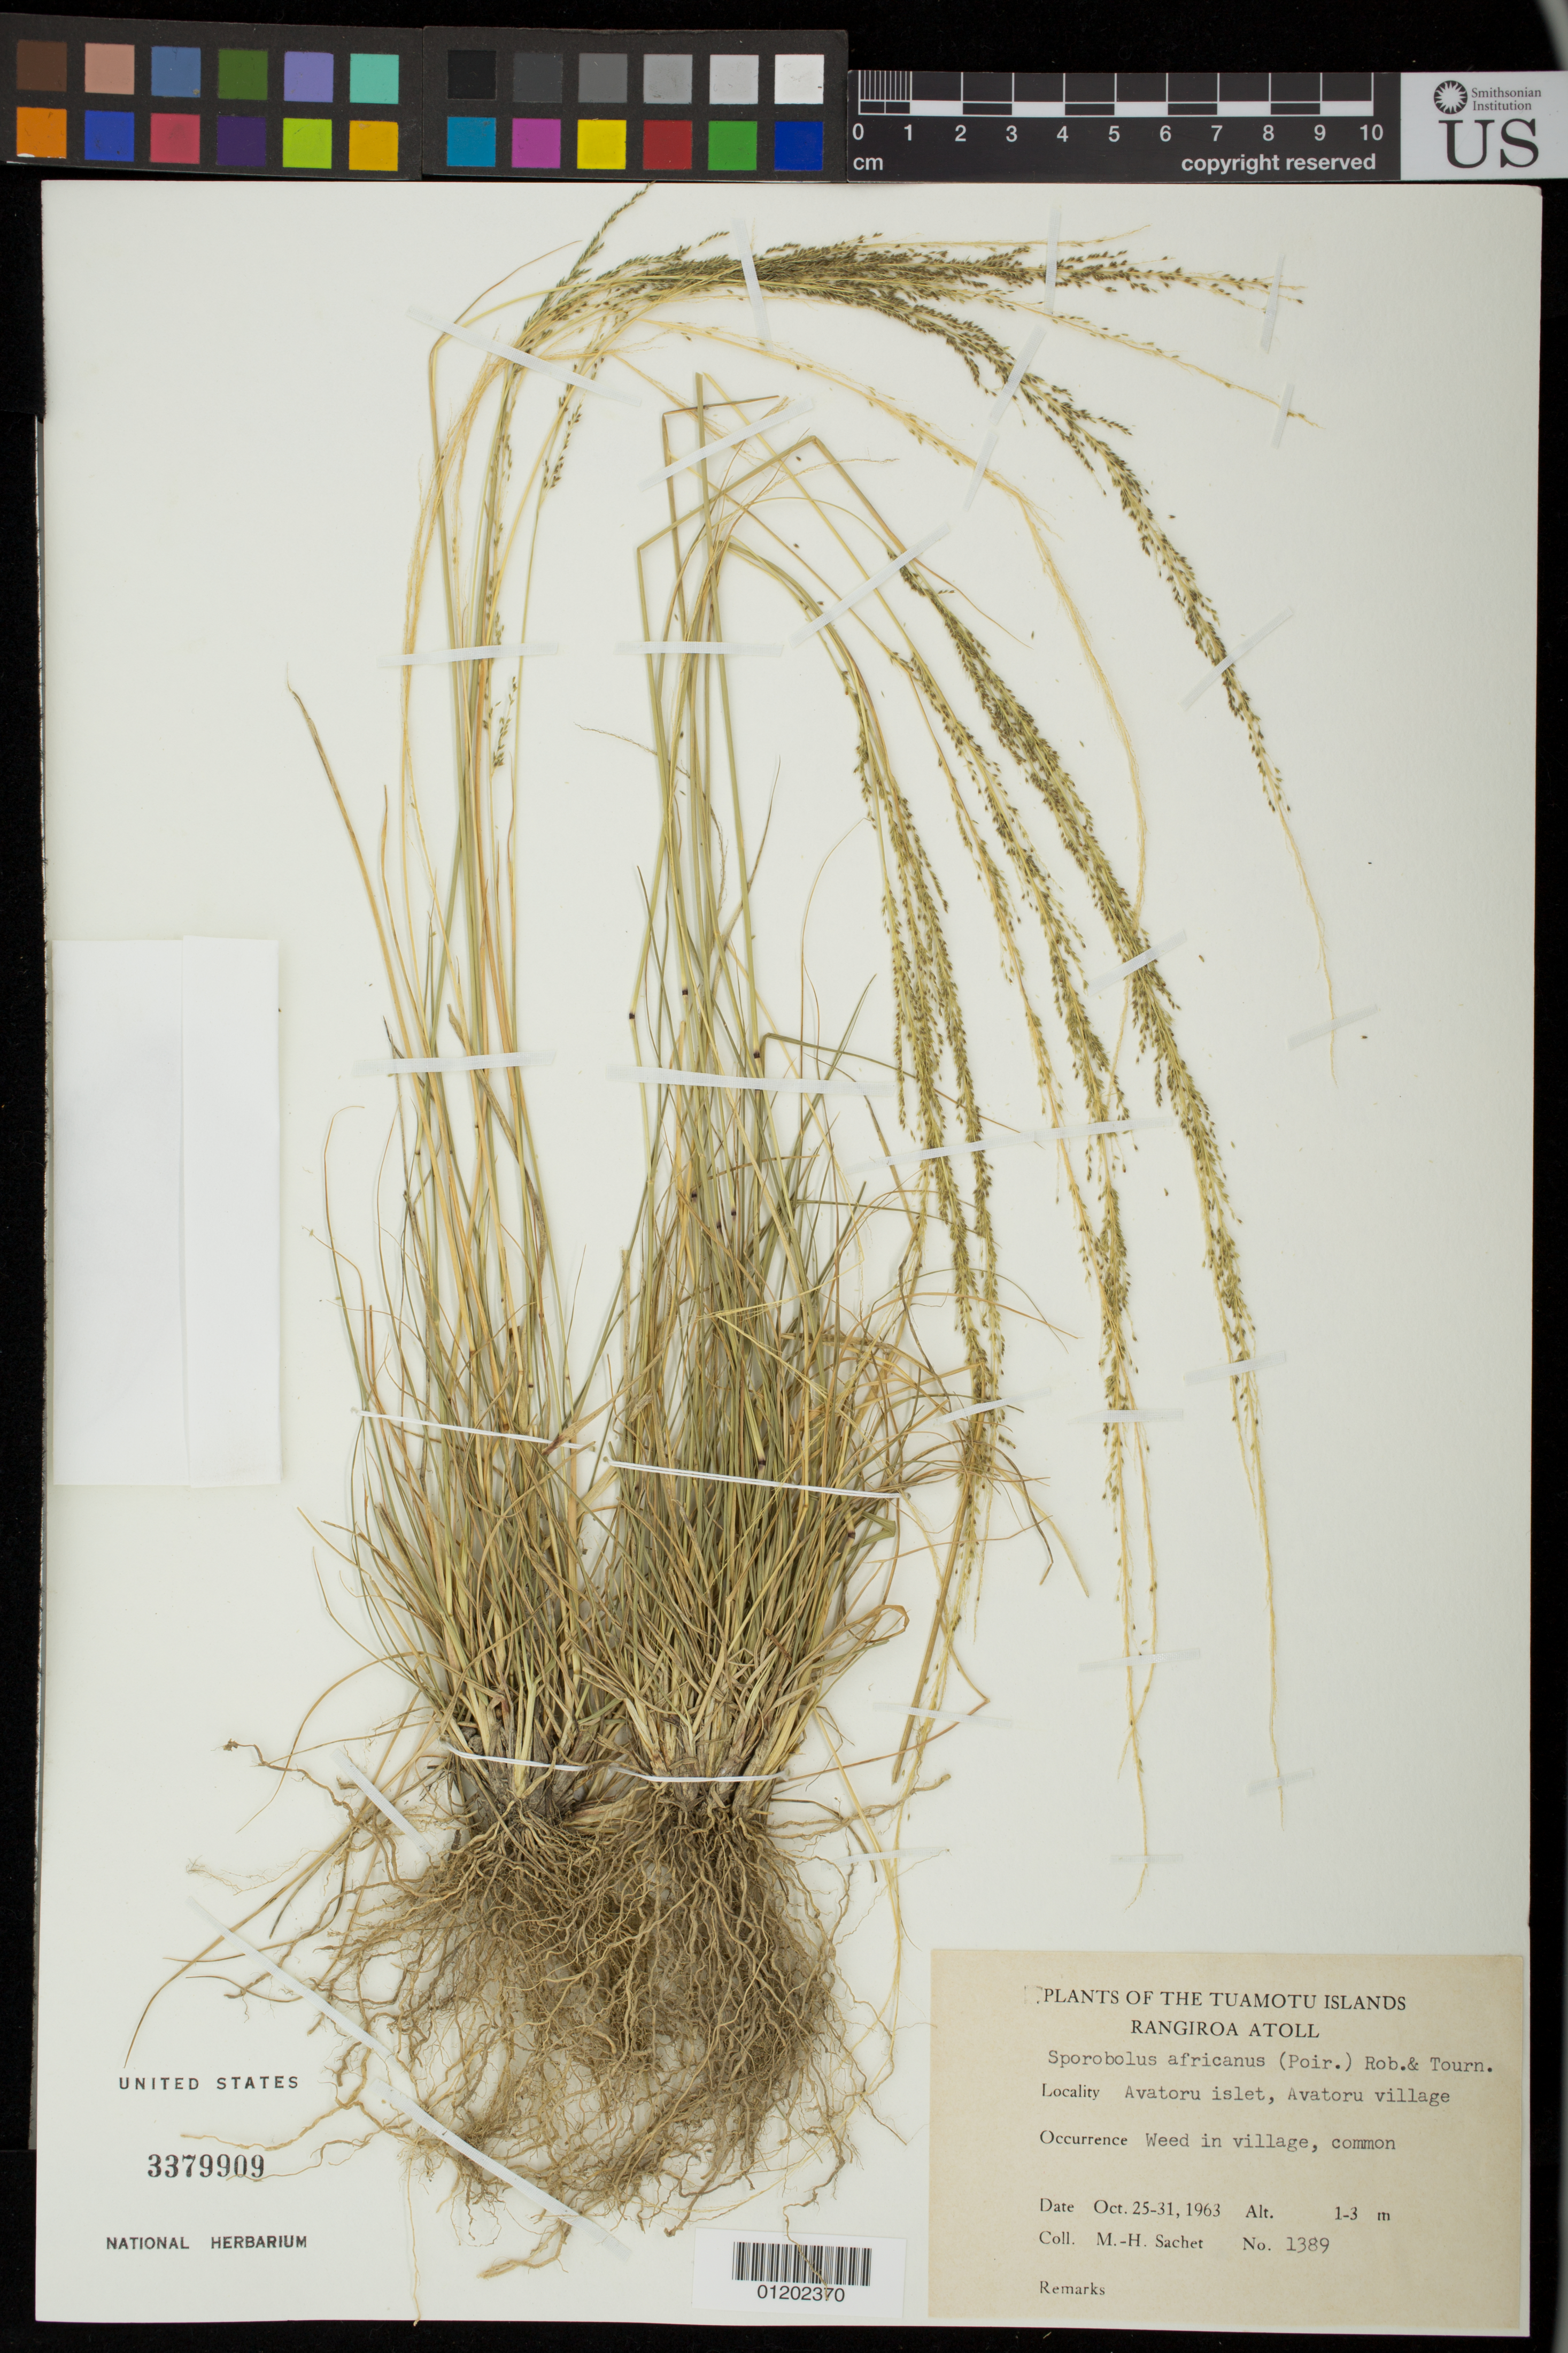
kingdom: Plantae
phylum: Tracheophyta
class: Liliopsida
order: Poales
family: Poaceae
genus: Sporobolus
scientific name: Sporobolus africanus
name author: (Poir.) Robyns & Tournay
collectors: M.-H. Sachet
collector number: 1389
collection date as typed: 25 Oct 1963 to 31 Oct 1963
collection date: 1963-10-25/1963-10-31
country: French Polynesia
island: Rangiroa Atoll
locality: Rangioa Atoll, Tiputa Islet, Tiputa village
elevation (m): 1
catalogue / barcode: US 3379909